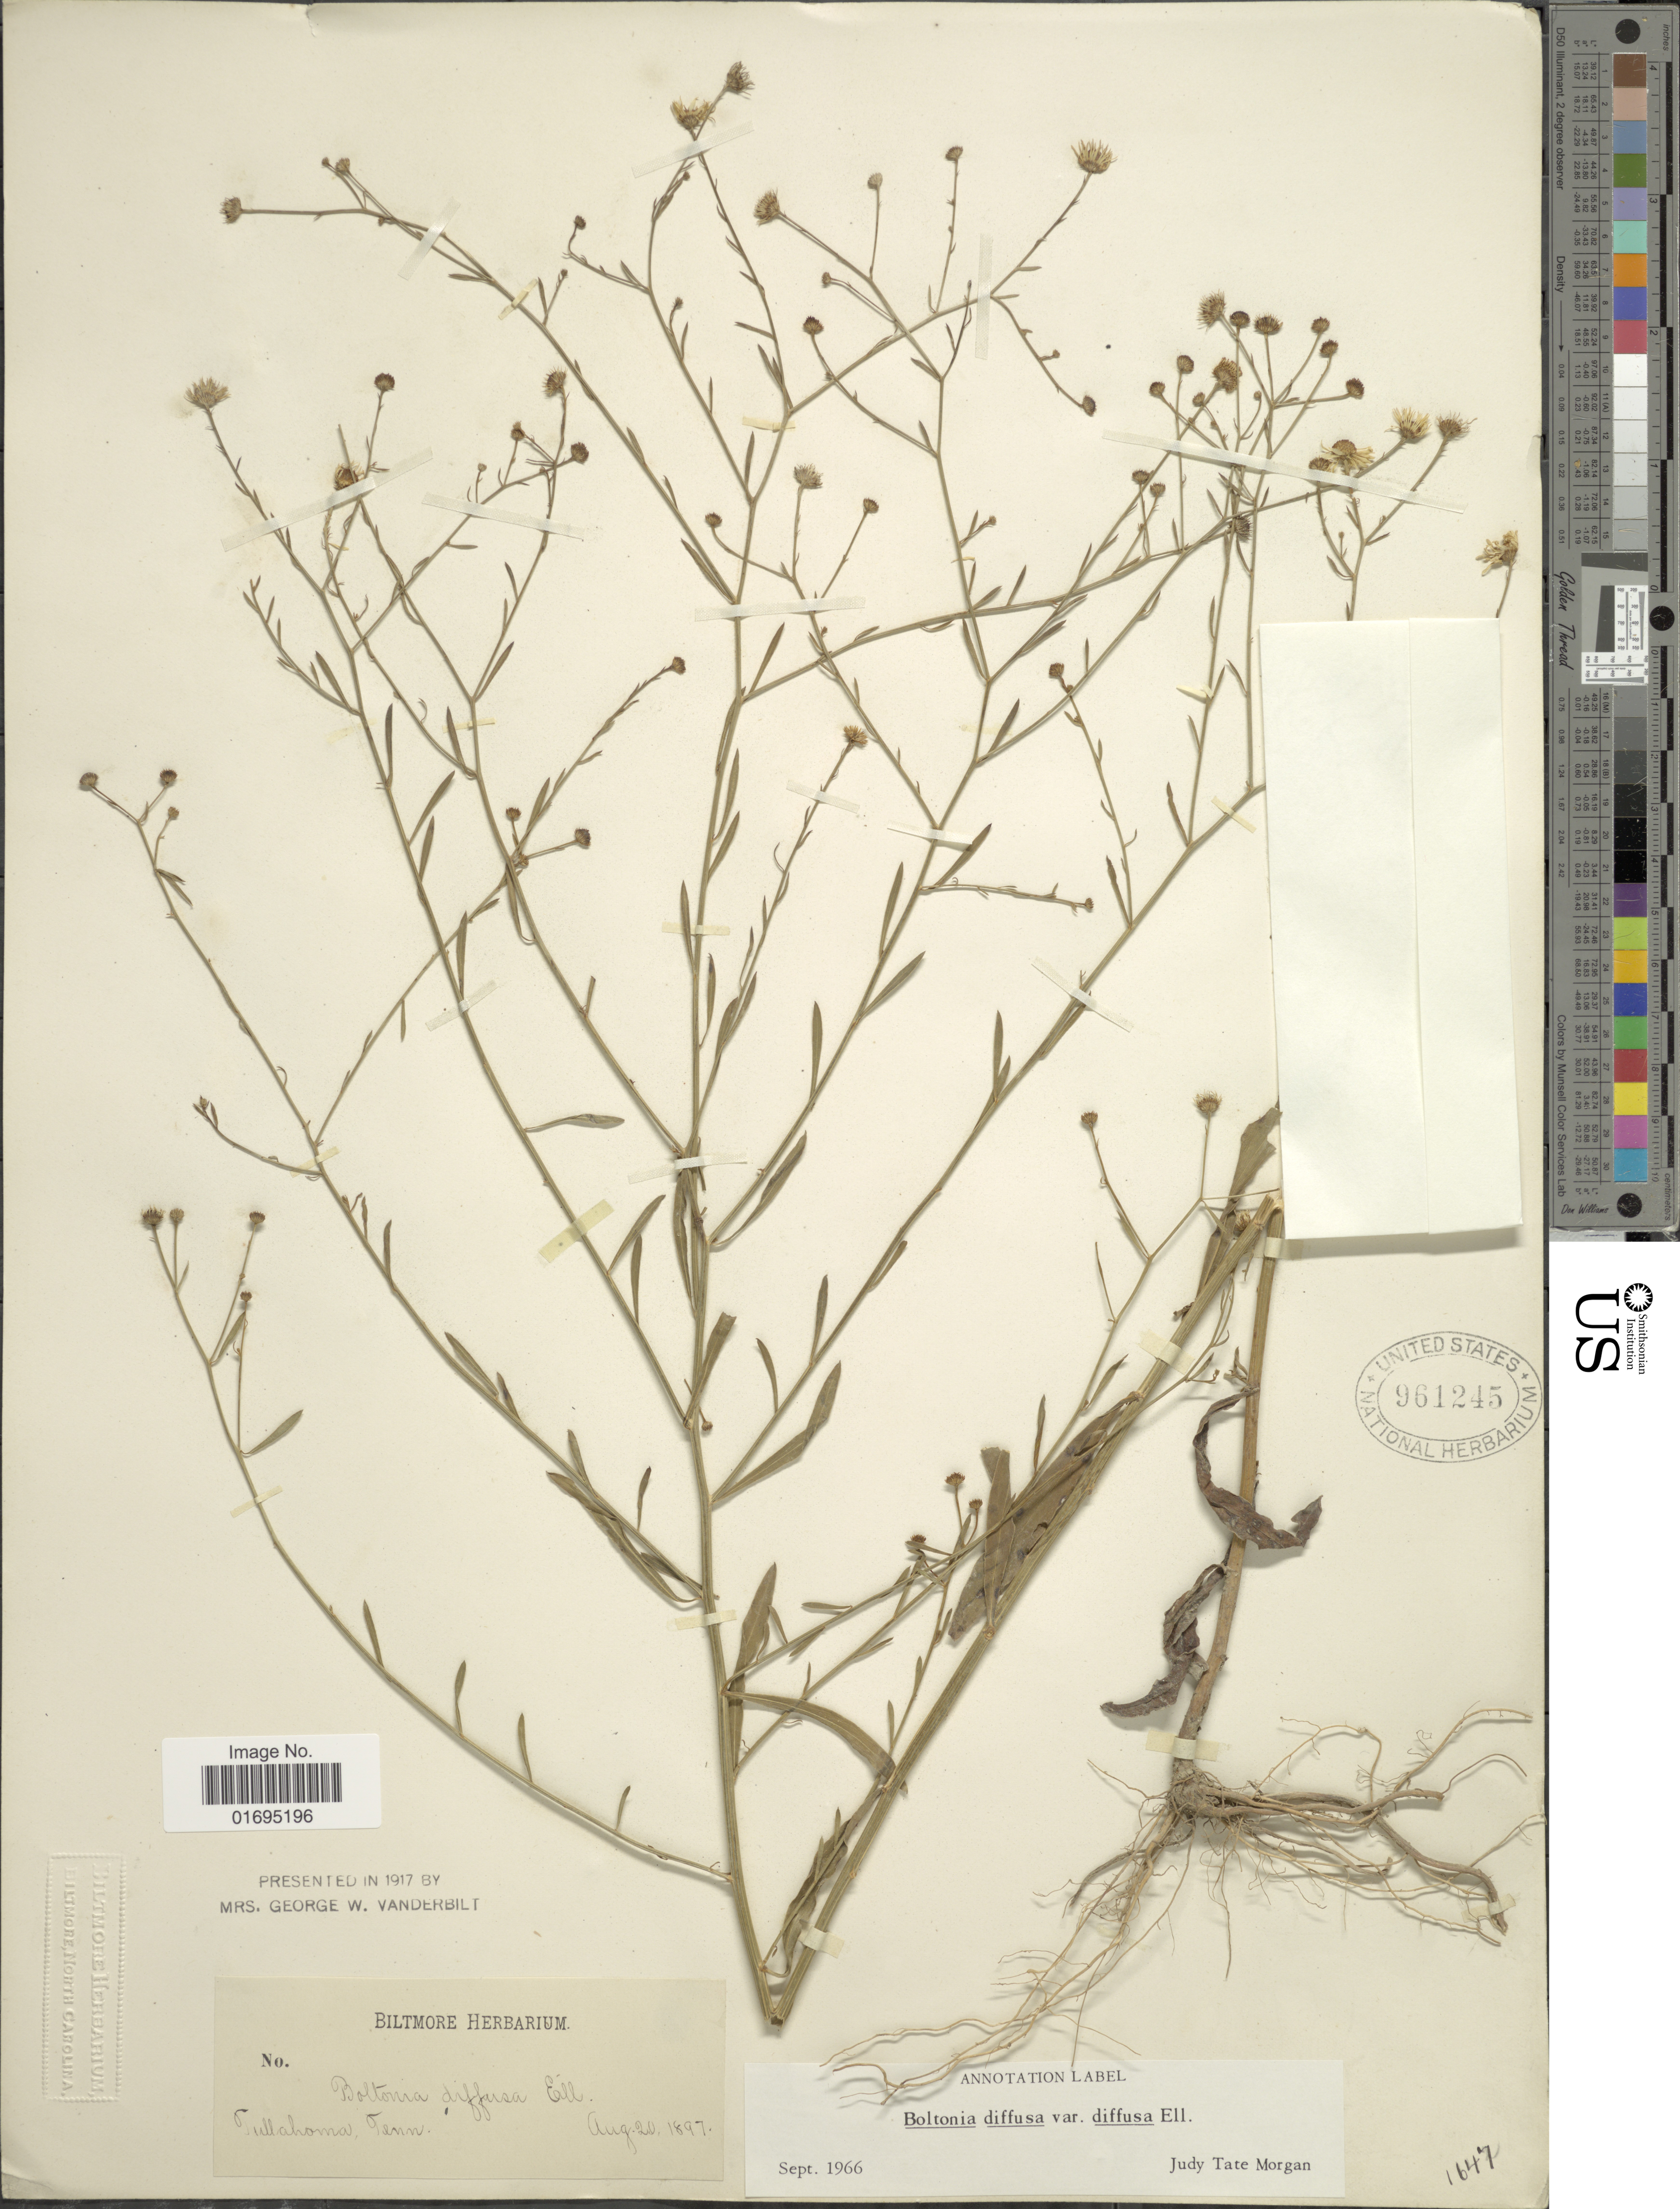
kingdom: Plantae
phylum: Tracheophyta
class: Magnoliopsida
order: Asterales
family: Asteraceae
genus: Boltonia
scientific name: Boltonia diffusa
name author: Elliott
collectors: ex herb. Biltmore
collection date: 1897-08-20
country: United States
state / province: Tennessee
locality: Tullahoma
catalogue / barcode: US 961245